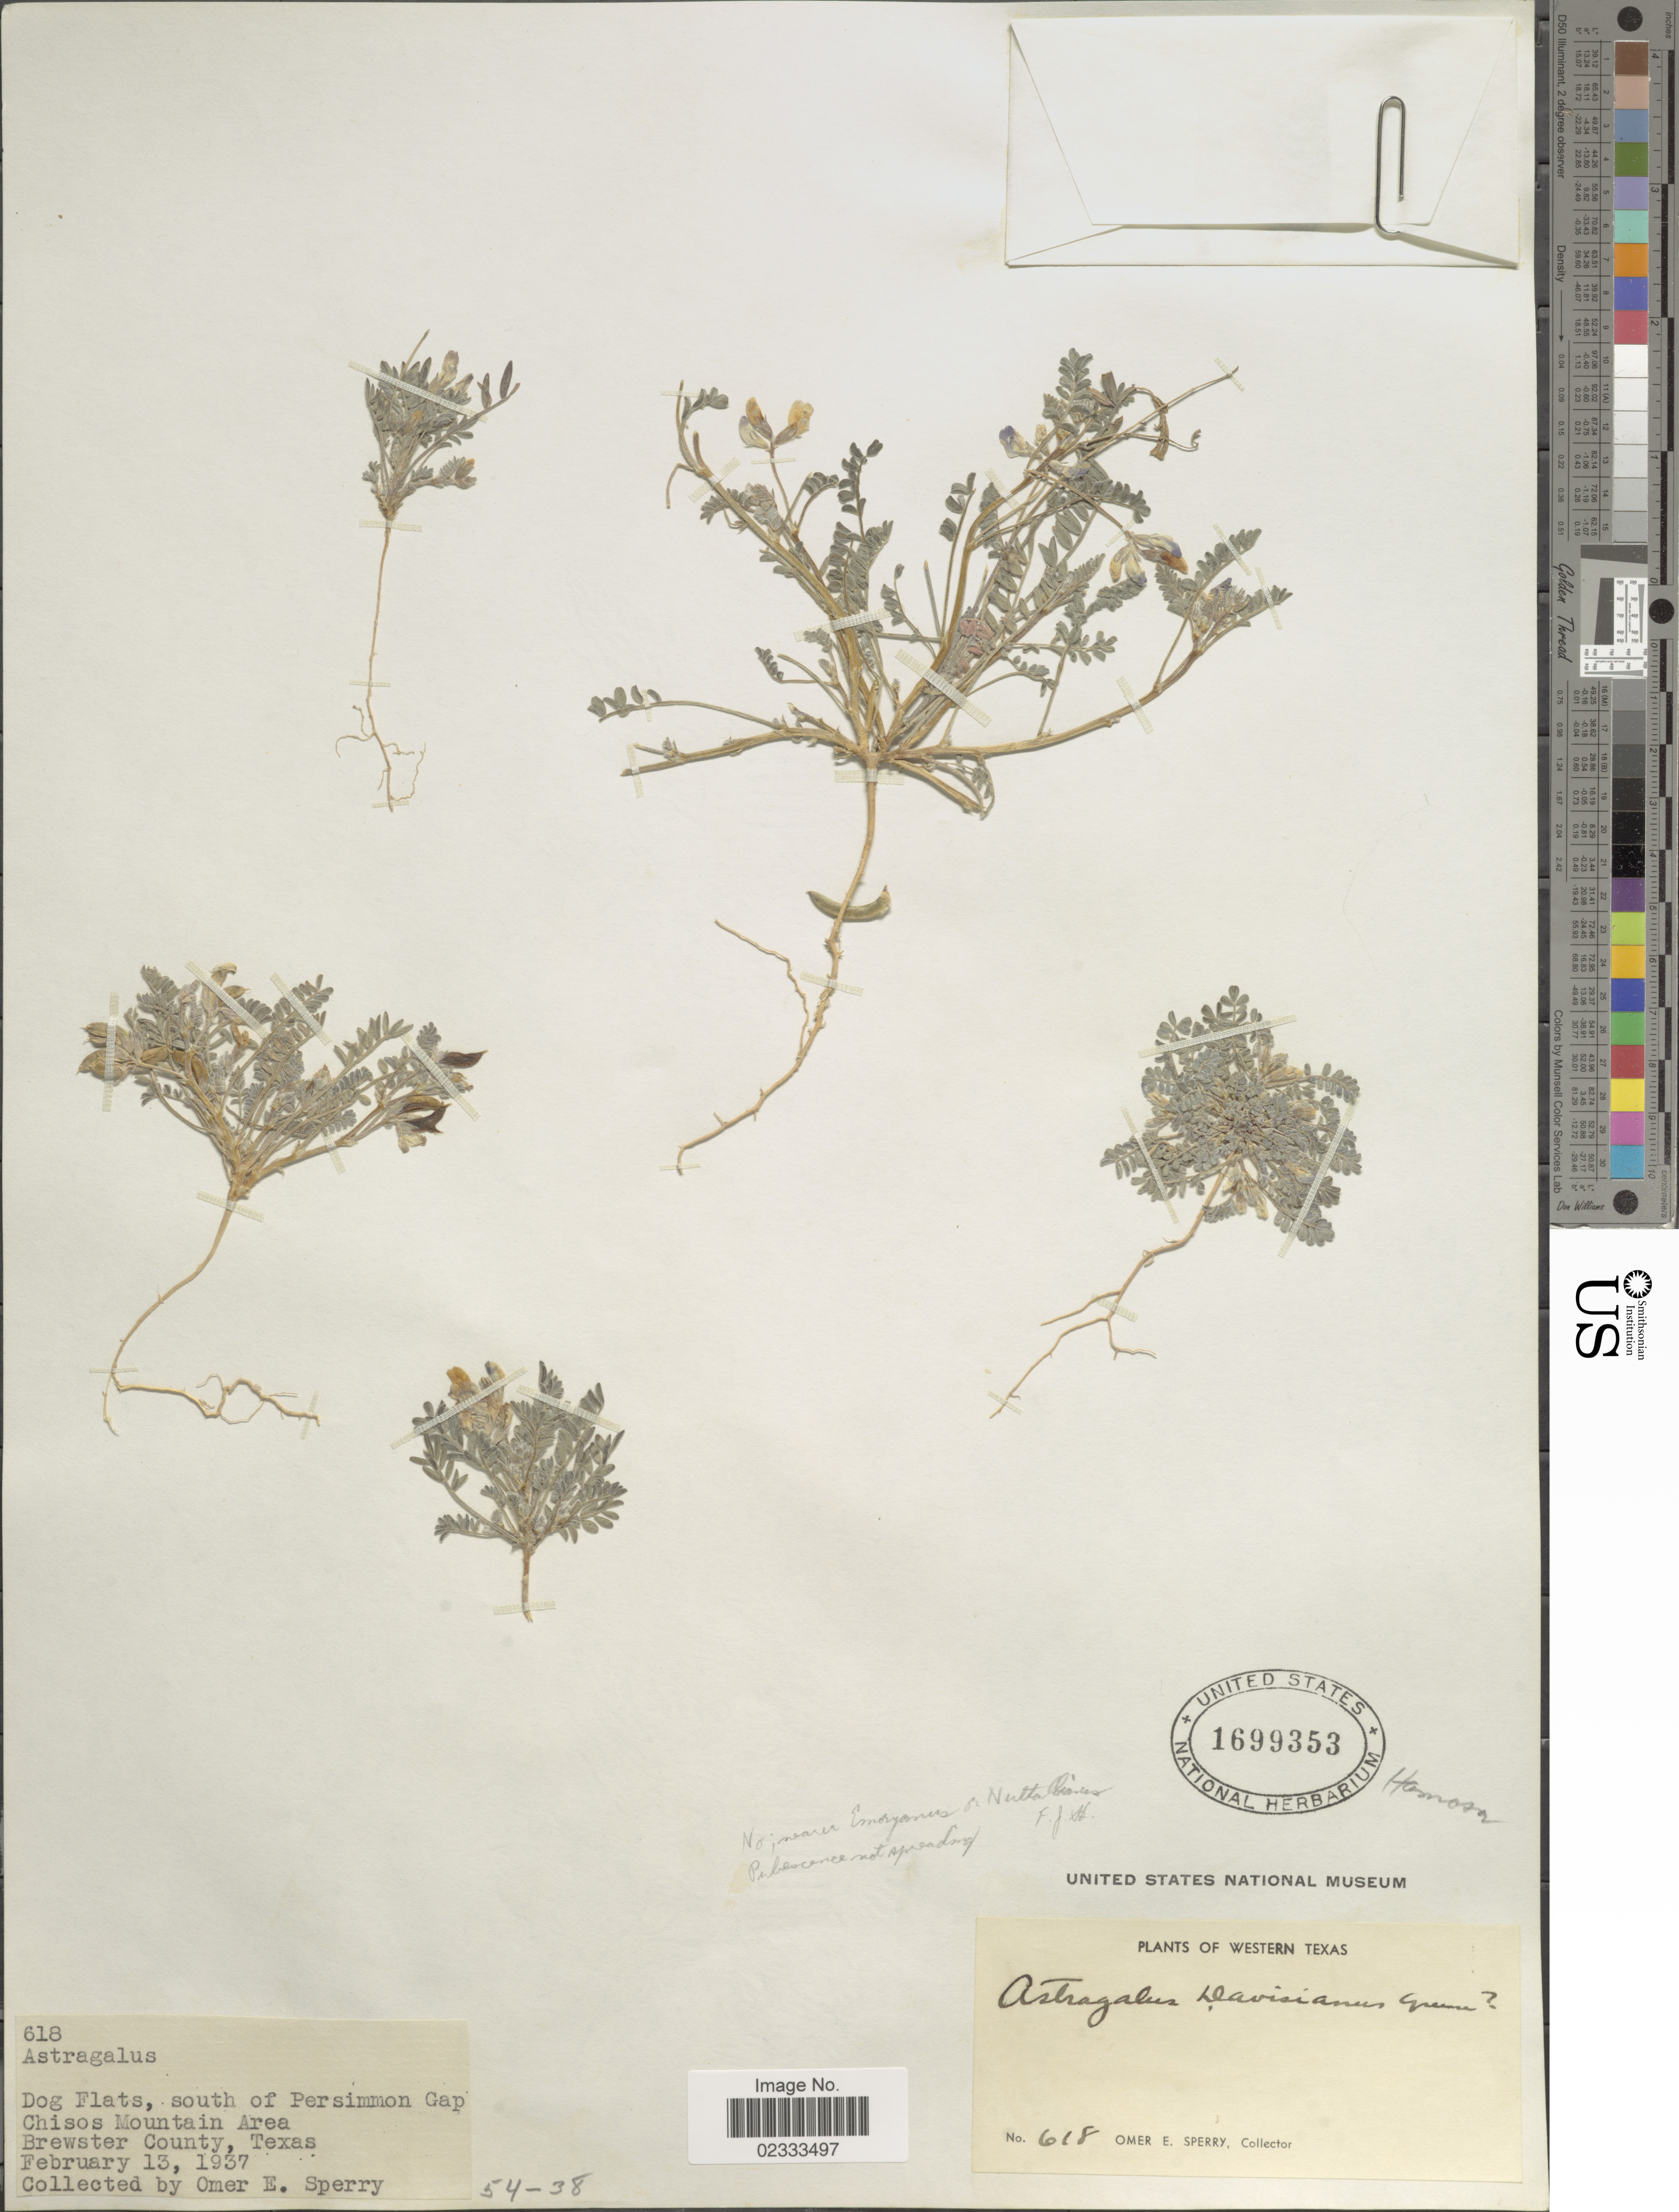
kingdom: Plantae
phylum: Tracheophyta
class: Magnoliopsida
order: Fabales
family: Fabaceae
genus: Astragalus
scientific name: Astragalus austrinus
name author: (Small) O.E. Schulz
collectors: O. E. Sperry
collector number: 618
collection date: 1937-02-13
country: United States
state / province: Texas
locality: Dog Flats, south of Persimmon Gap, Chisos Mountain Area, Brewster County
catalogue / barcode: US 1699353